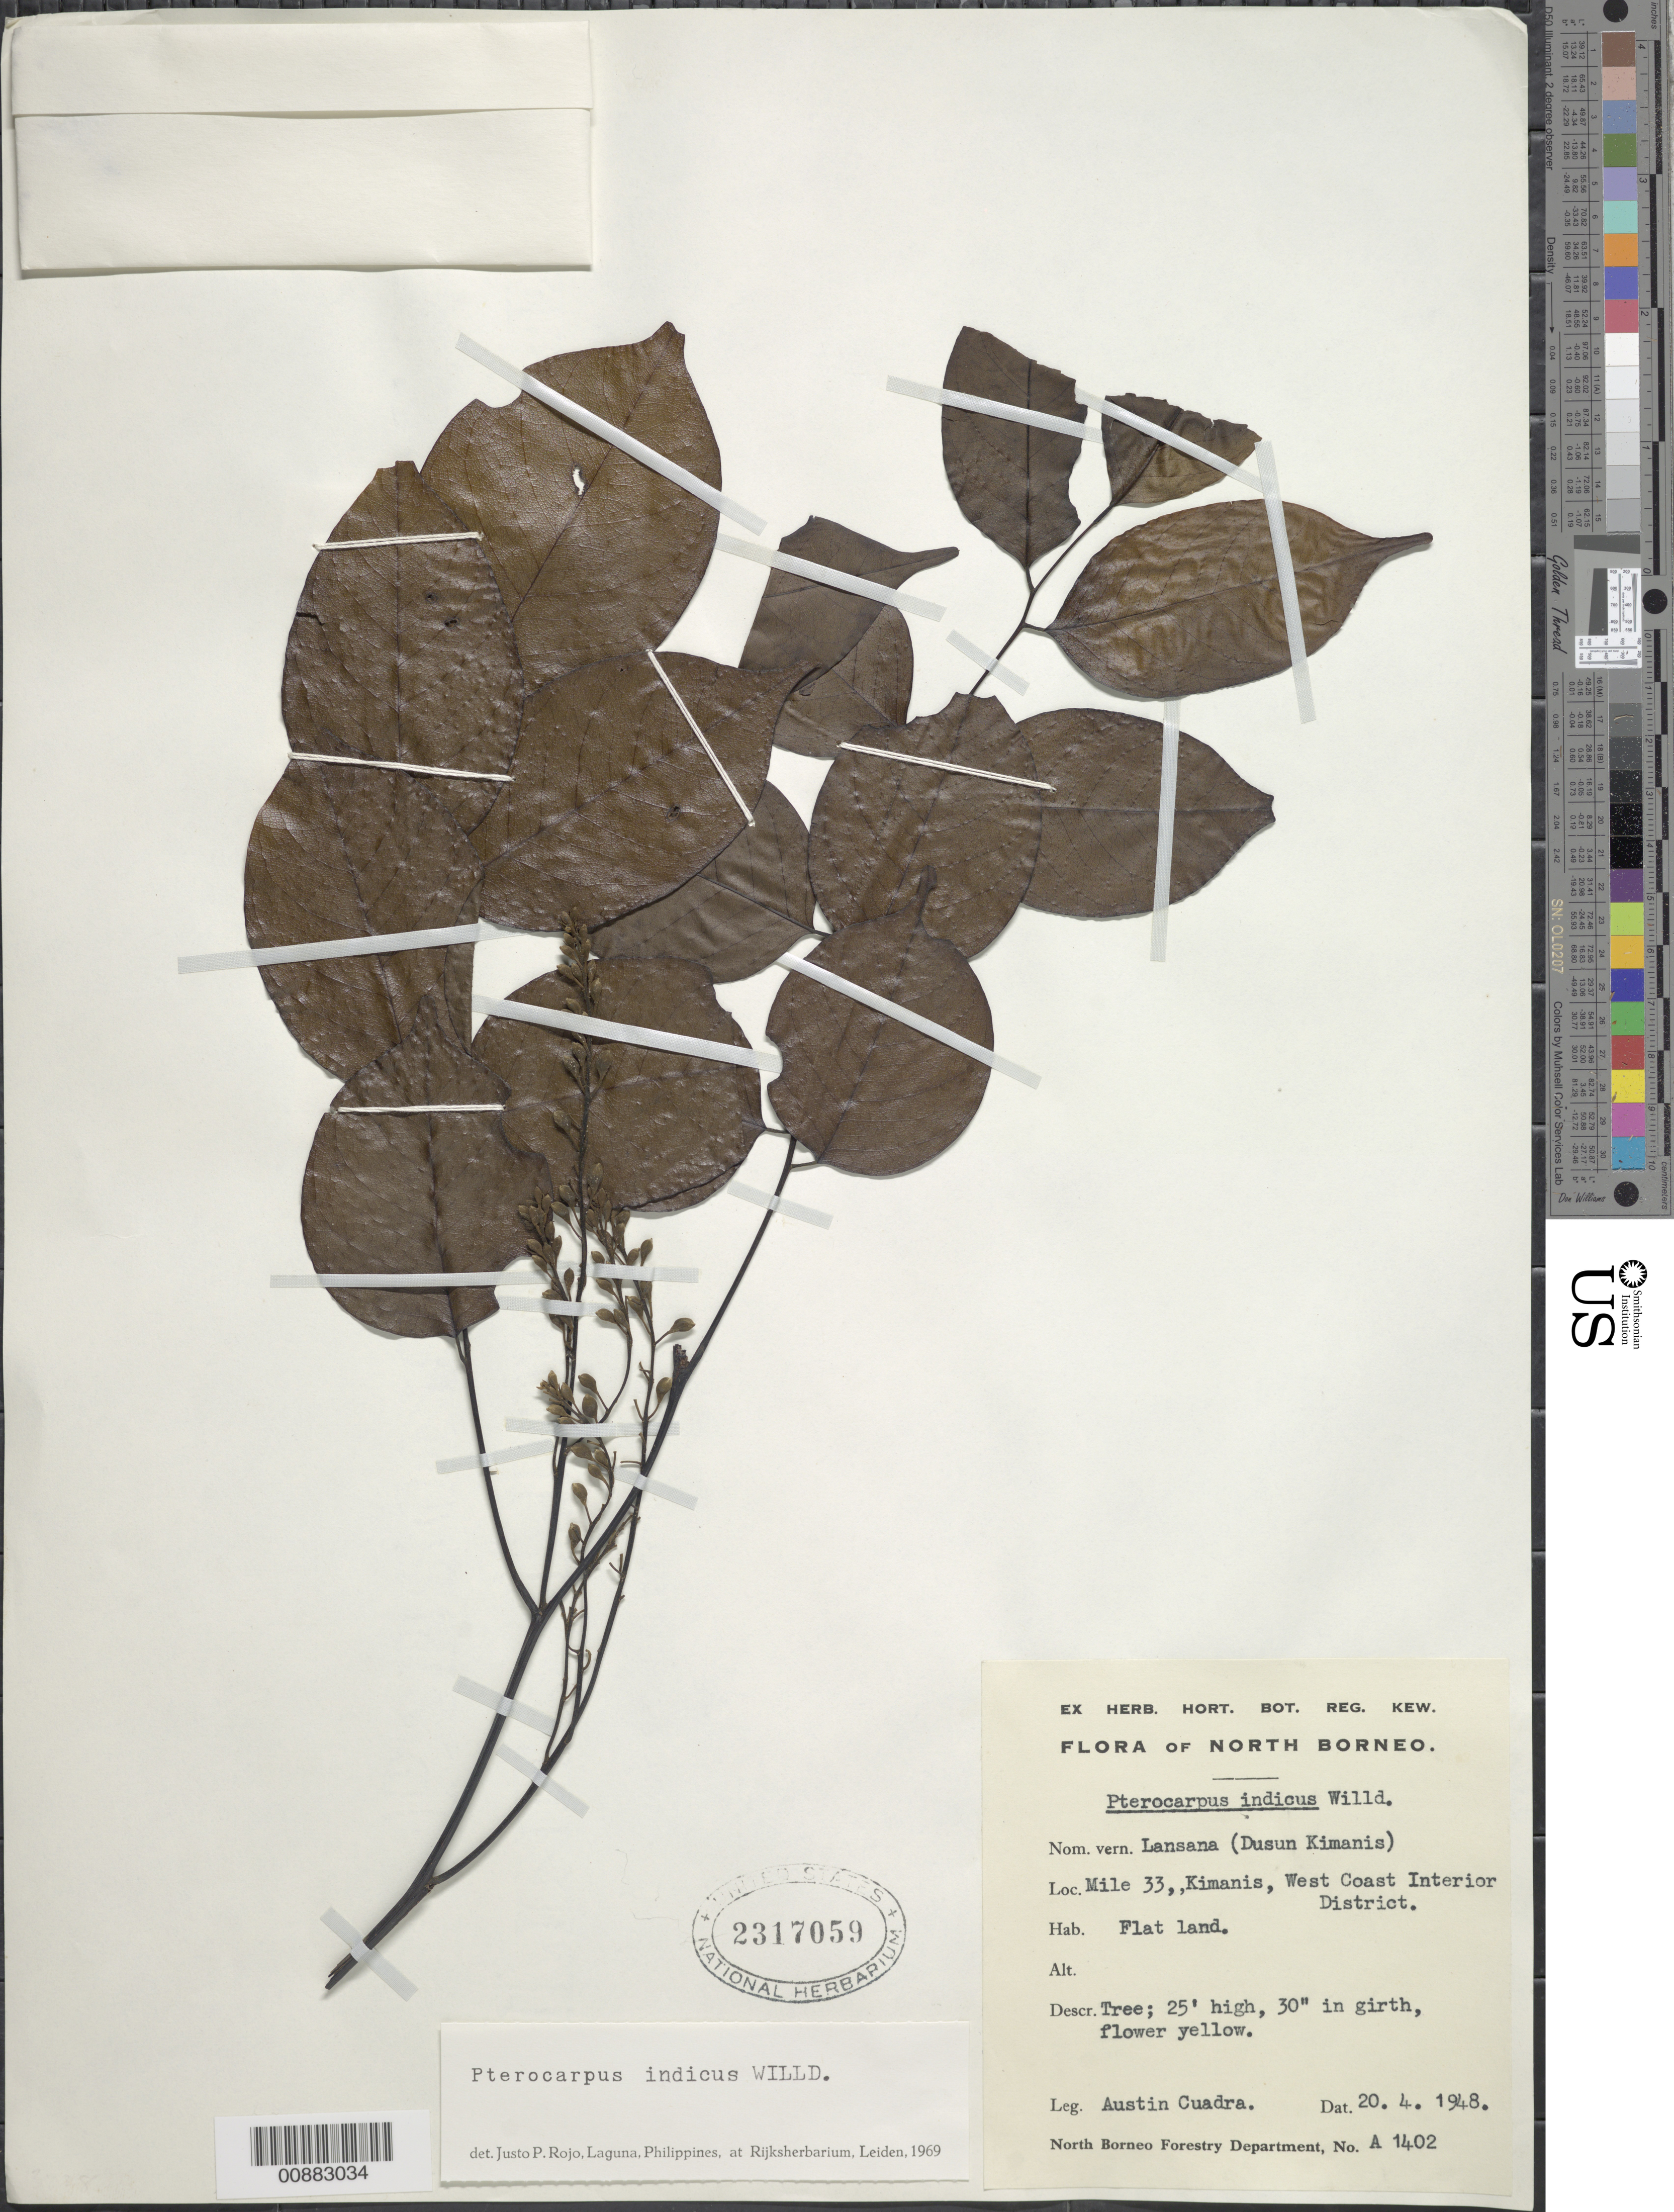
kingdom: Plantae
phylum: Tracheophyta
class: Magnoliopsida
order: Fabales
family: Fabaceae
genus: Pterocarpus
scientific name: Pterocarpus indicus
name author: Willd.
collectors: A. Cuadra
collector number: A 1402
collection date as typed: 20 Apr 1948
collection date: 1948-04-20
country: Indonesia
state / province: Kalimantan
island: Borneo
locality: Mile 33, Kimanis, W Coast Interior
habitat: flat land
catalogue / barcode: US 2317059